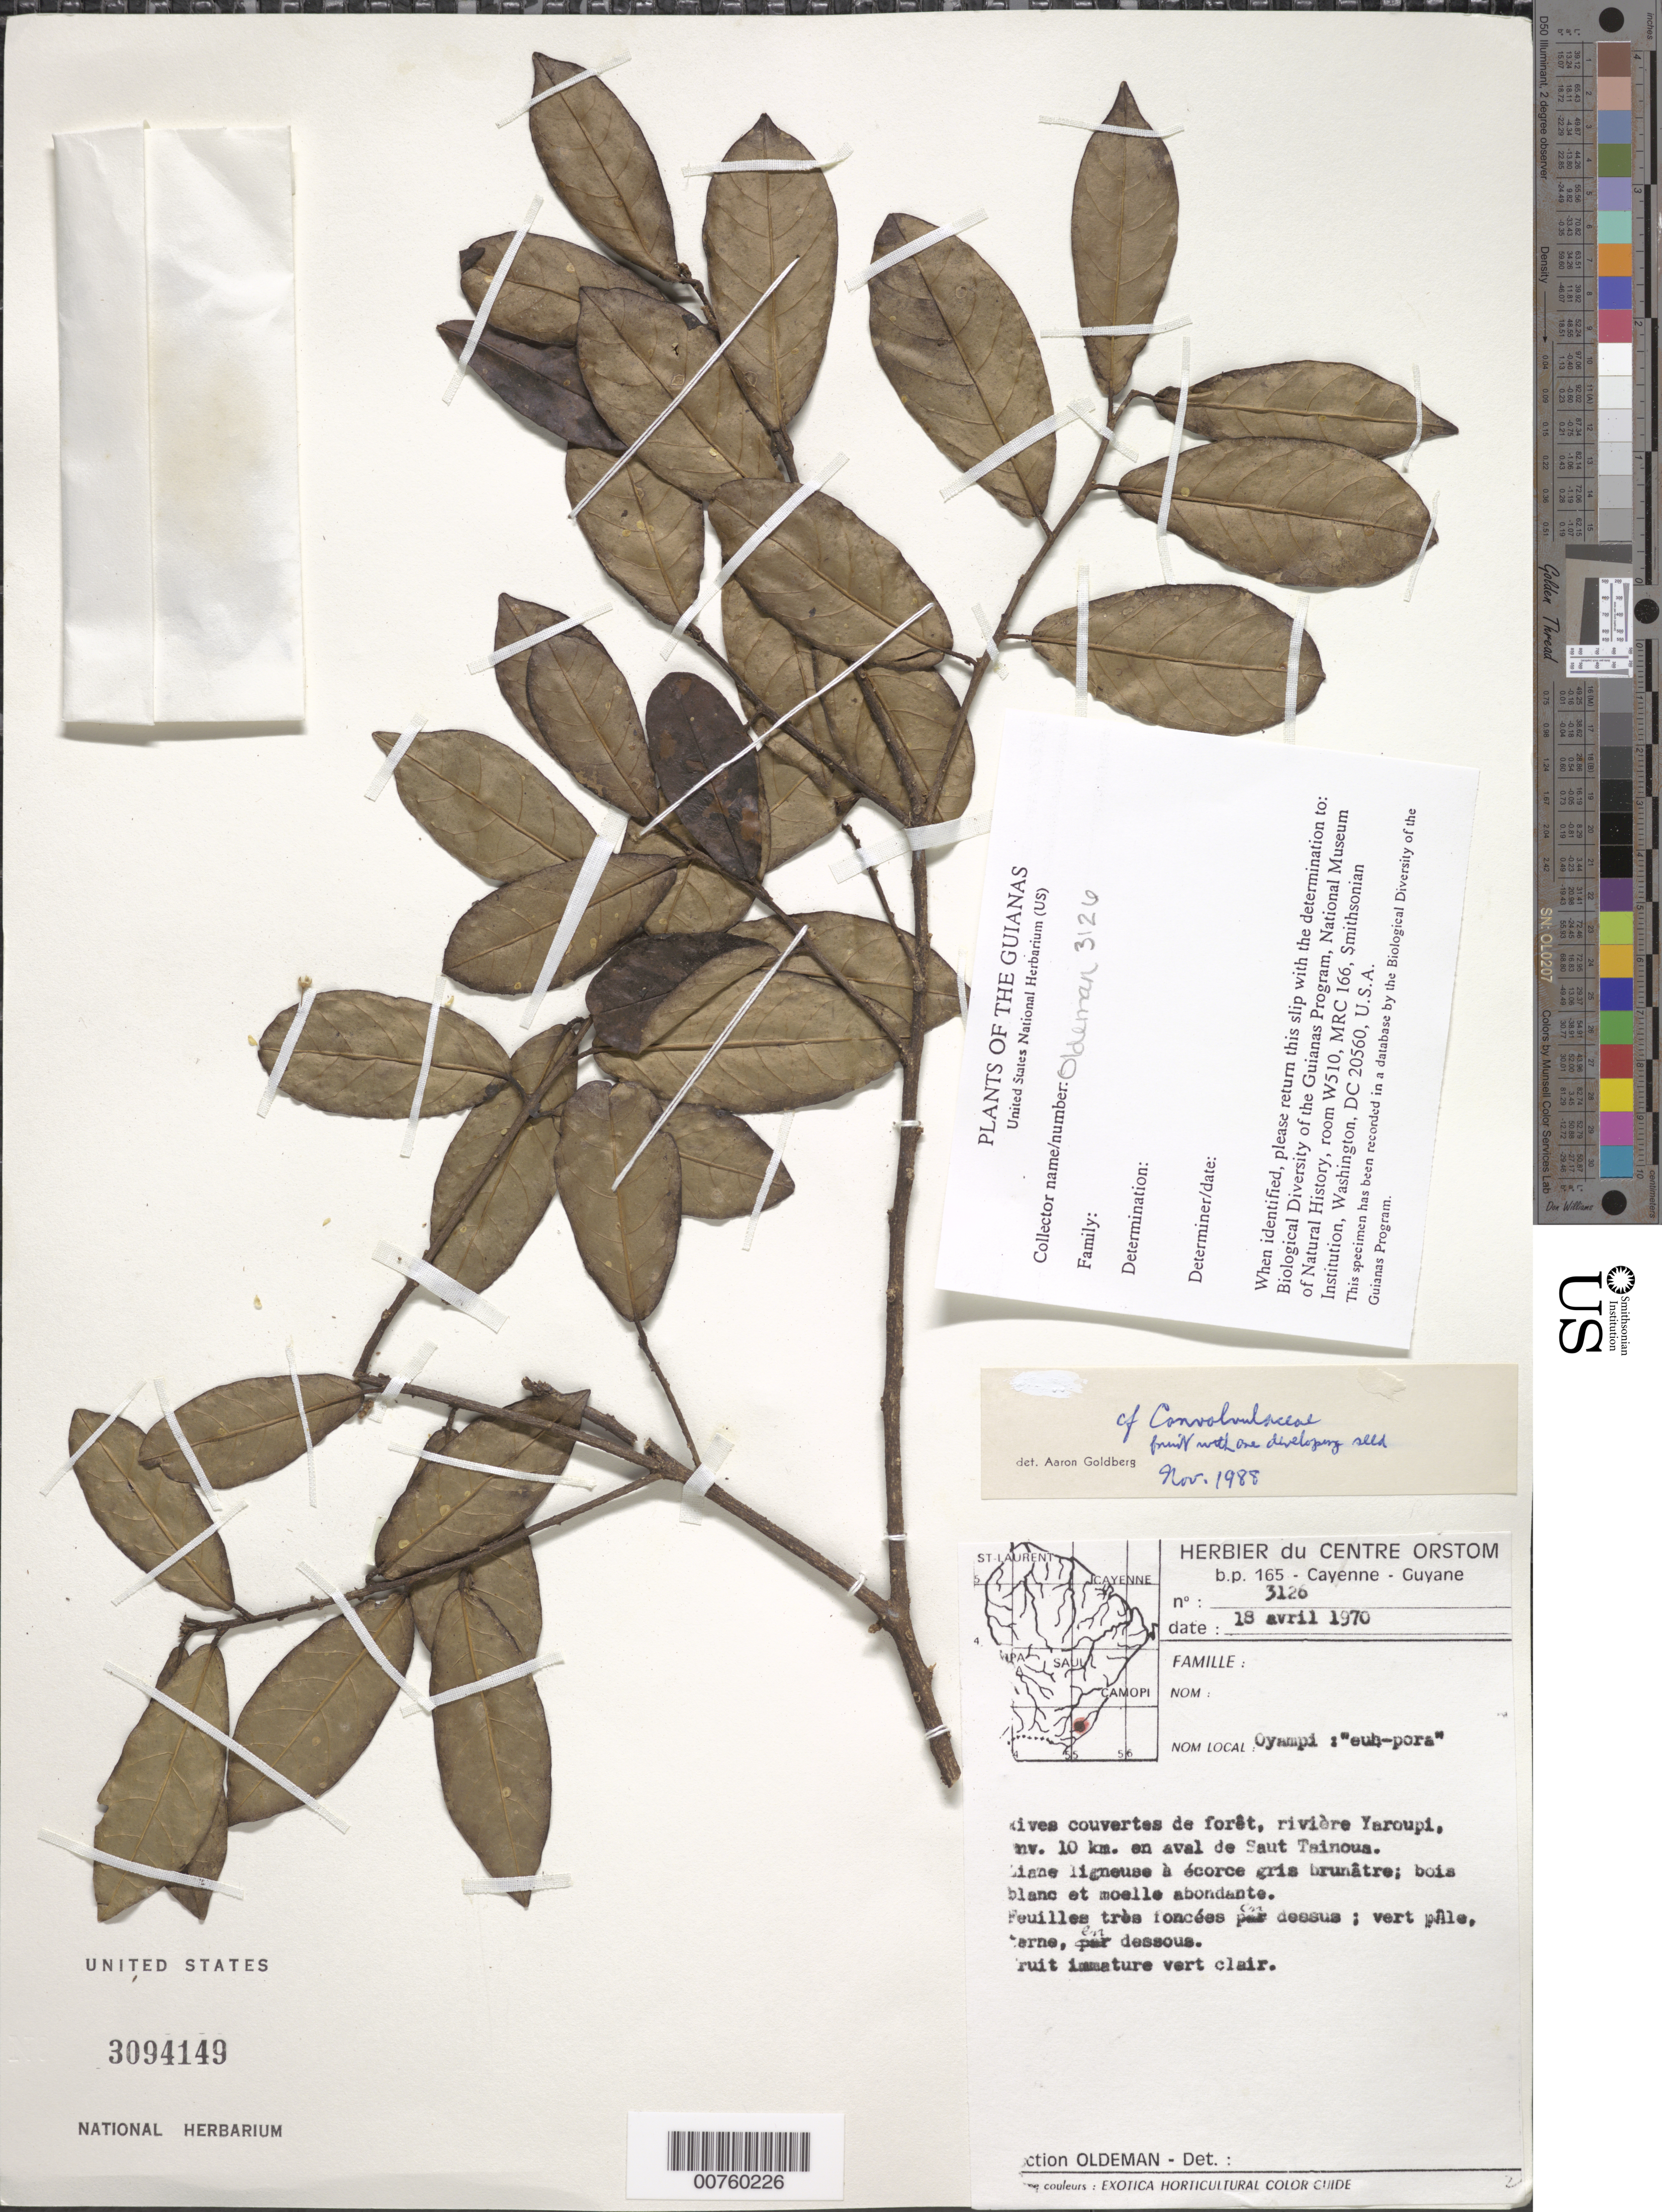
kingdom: Plantae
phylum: Tracheophyta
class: Magnoliopsida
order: Malpighiales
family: Euphorbiaceae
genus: Mabea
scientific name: Mabea subsessilis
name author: Pax & K. Hoffm.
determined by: Staples, G. W.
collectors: R. Oldeman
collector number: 3126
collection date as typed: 18-Apr-70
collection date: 1970-04-18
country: French Guiana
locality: Rivière Yaroupi env. 10 km en aval de Saut Tainoua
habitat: Rives couvertes de forêt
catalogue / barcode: US 3094149